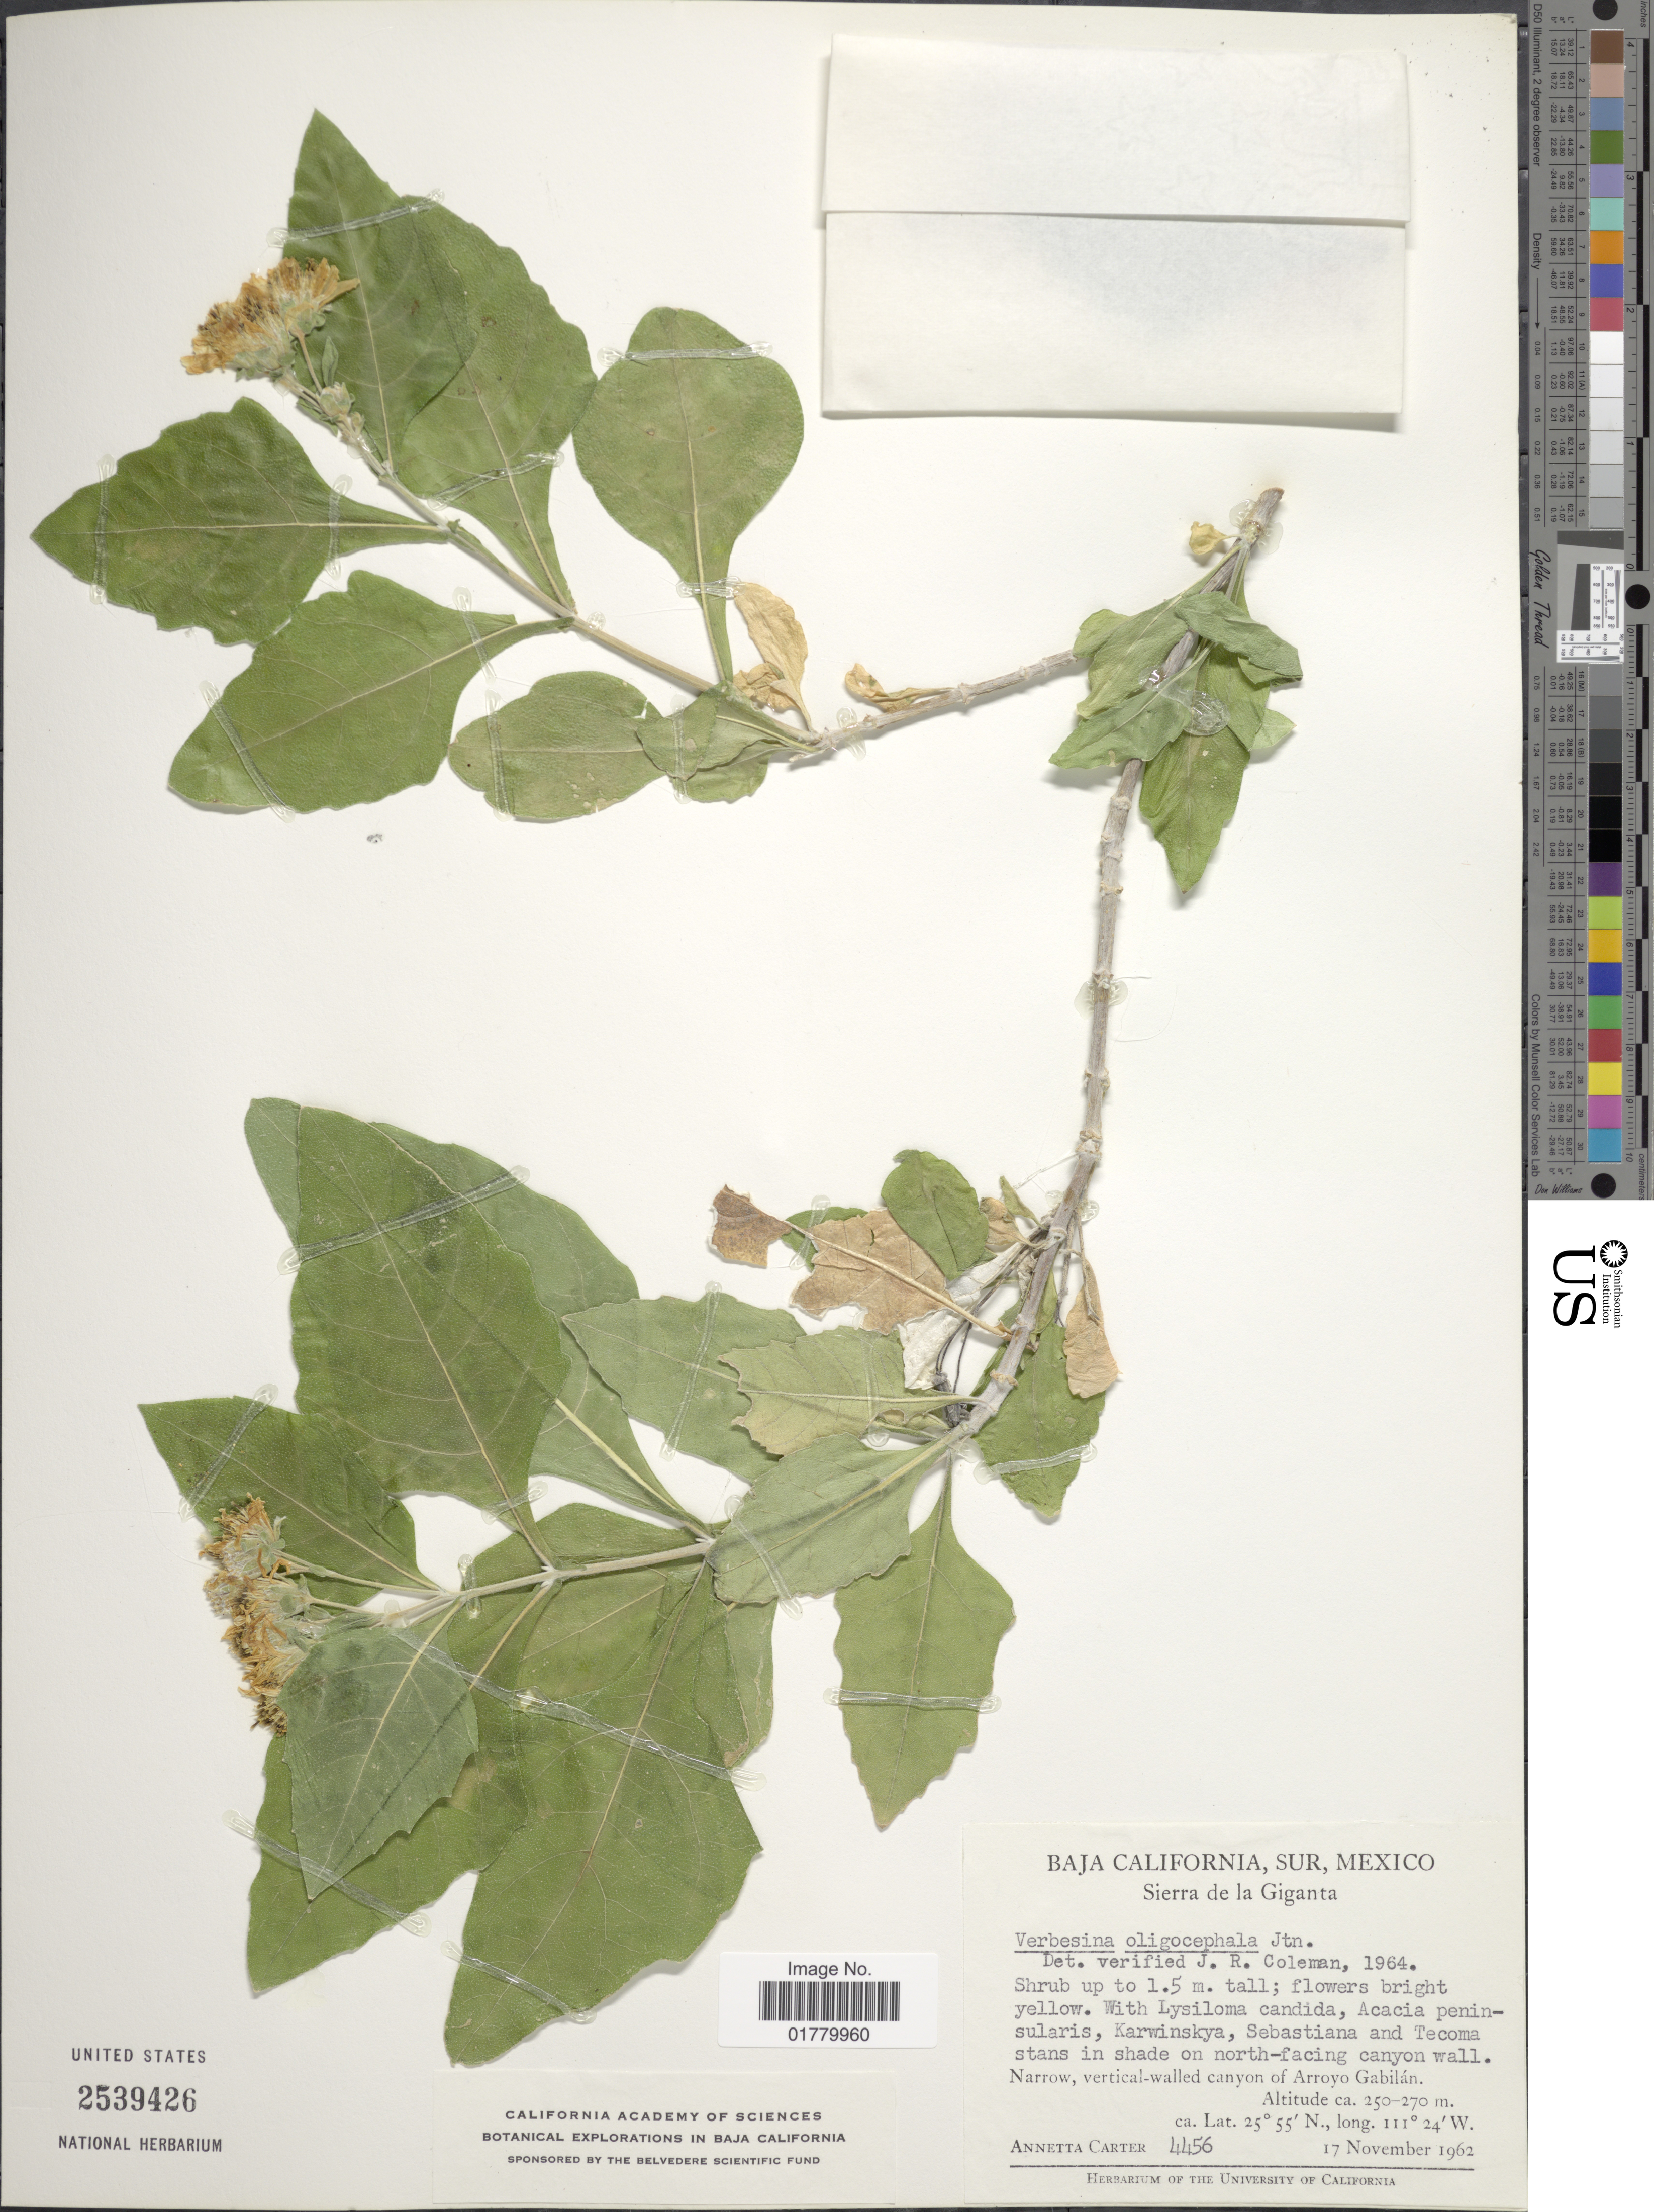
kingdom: Plantae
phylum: Tracheophyta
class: Magnoliopsida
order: Asterales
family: Asteraceae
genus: Verbesina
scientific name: Verbesina oligocephala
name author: I.M. Johnst.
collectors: A. Carter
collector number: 4456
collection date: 1962-11-17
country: Mexico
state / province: Baja California Sur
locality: Sierra de la Giganta, Narrow, vertical-walled canyon of Arroyo Gabilán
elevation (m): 250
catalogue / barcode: US 2539426